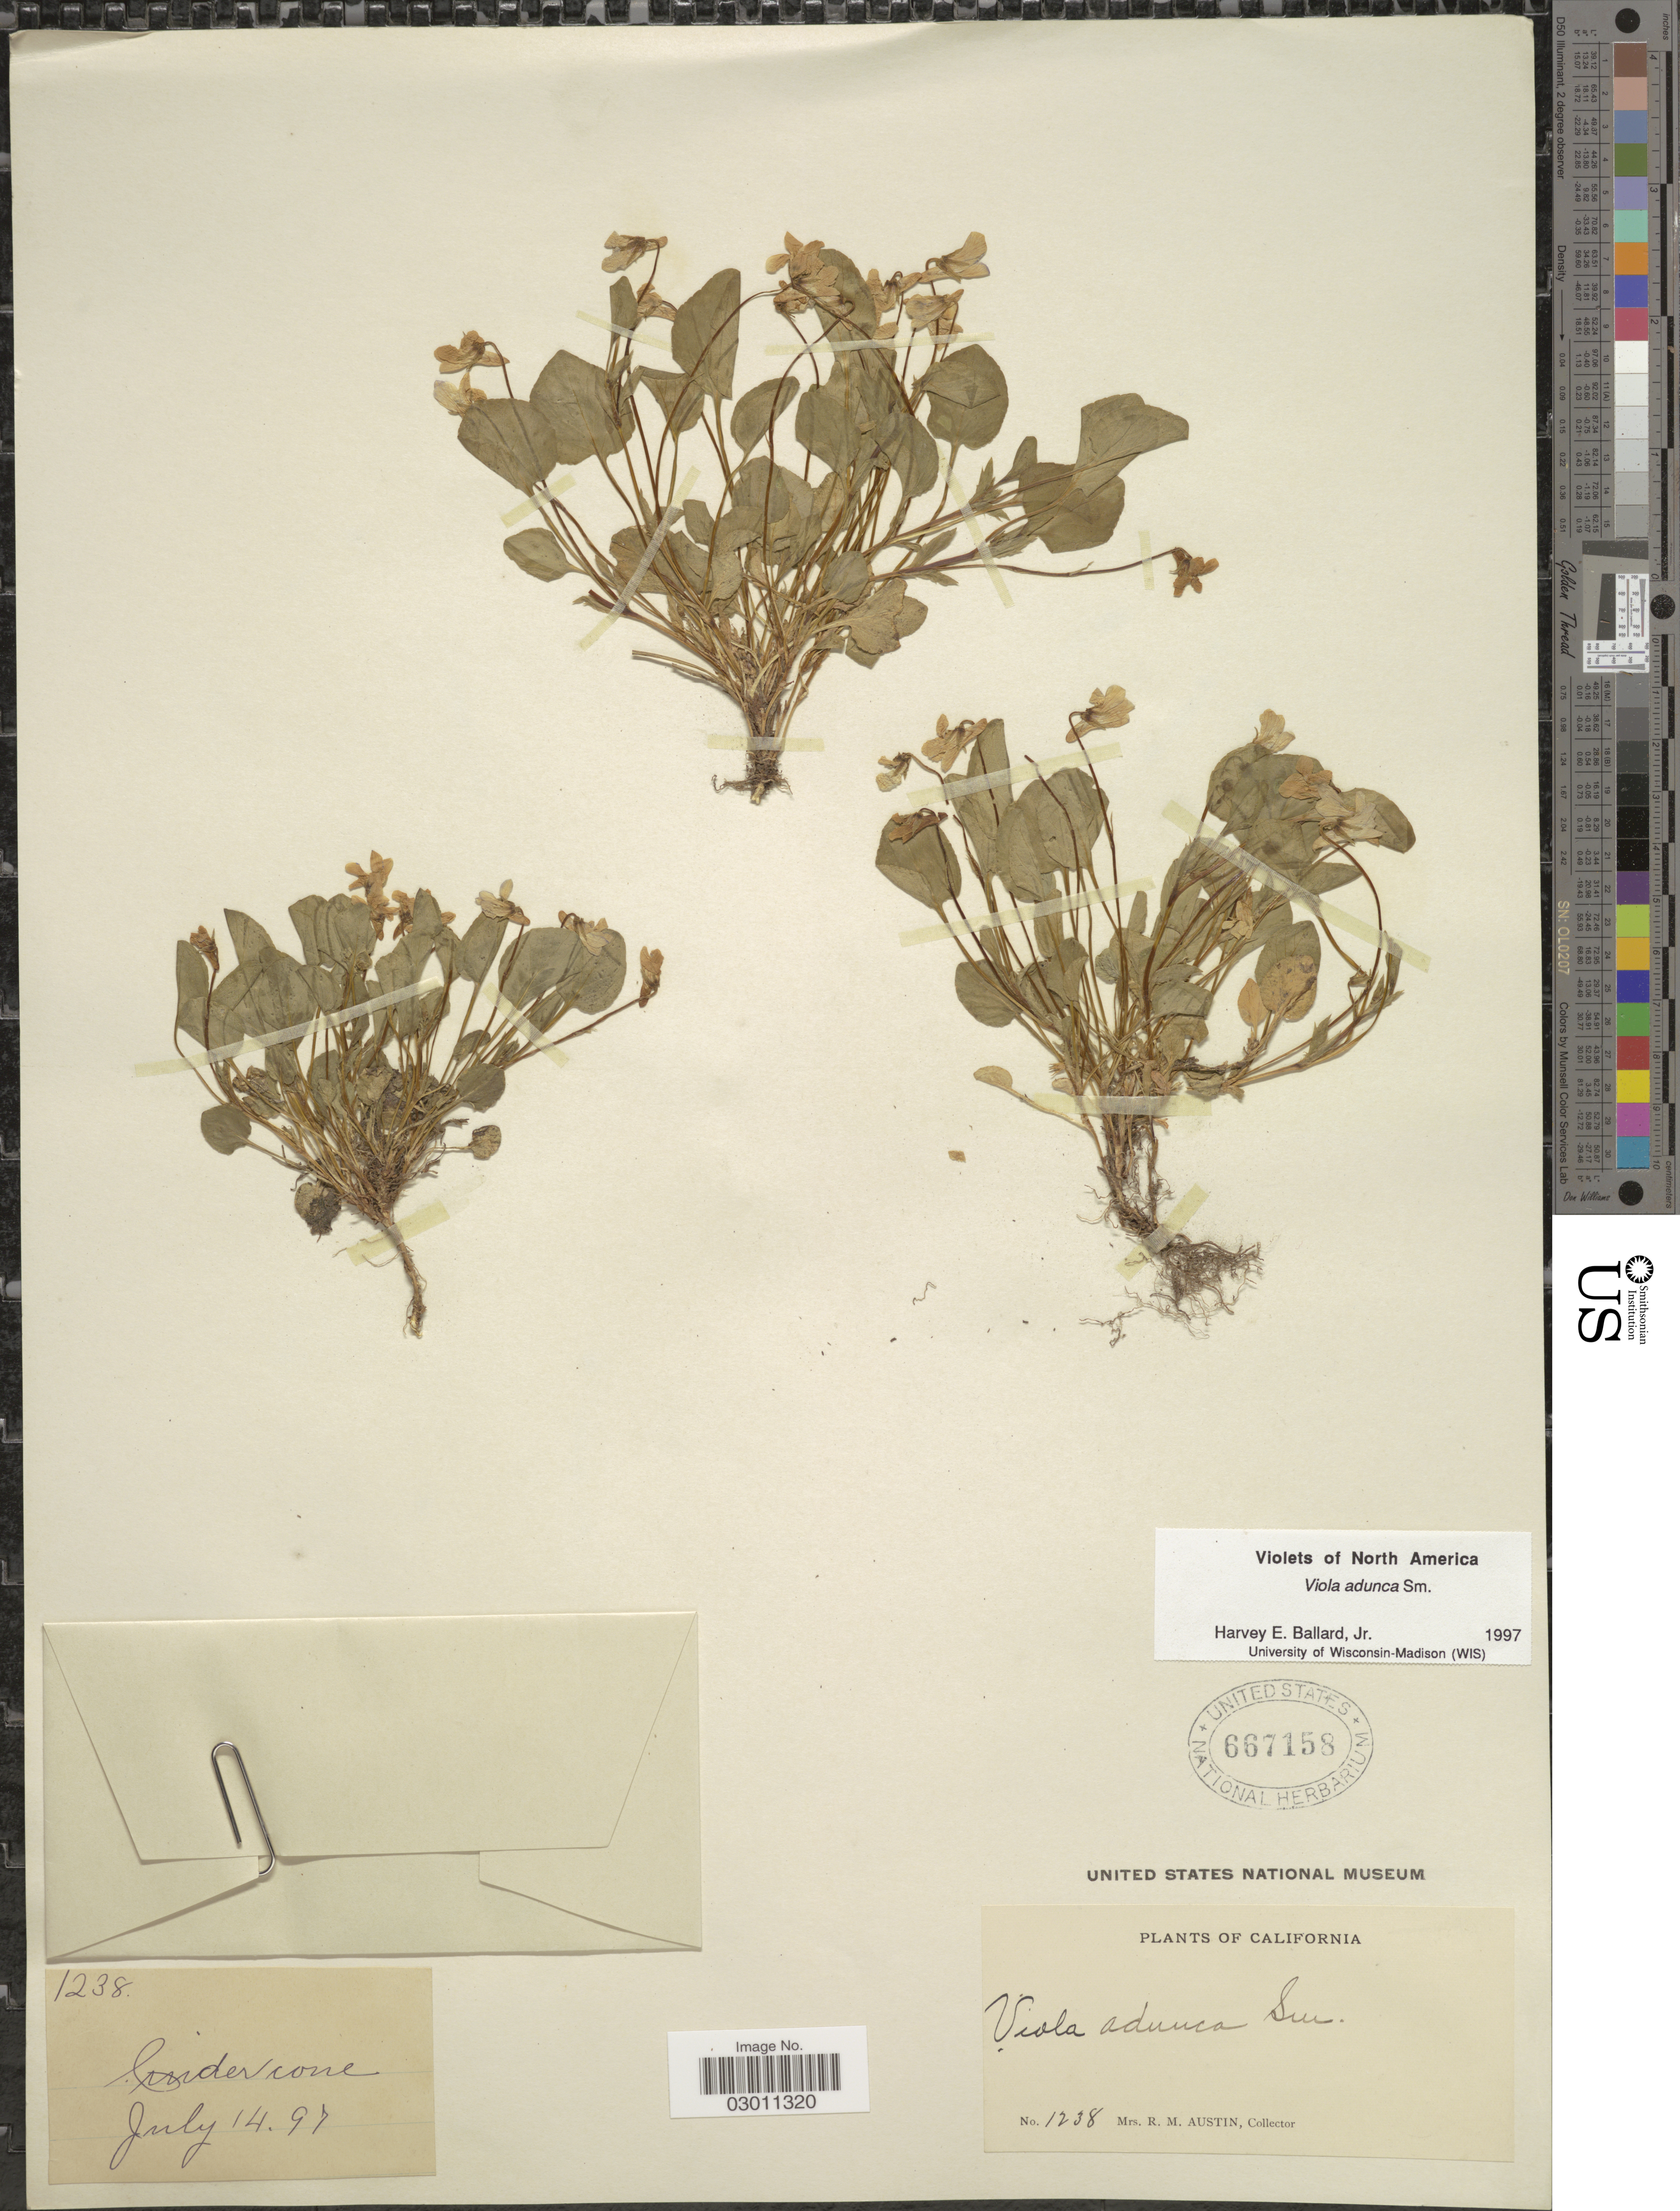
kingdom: Plantae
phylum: Tracheophyta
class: Magnoliopsida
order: Malpighiales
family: Violaceae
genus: Viola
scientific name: Viola adunca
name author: Sm.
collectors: R. Austin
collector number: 1238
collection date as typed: Transcribed d/m/y: 14/7/97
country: United States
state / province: California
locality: Cinder cone.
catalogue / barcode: US 667158